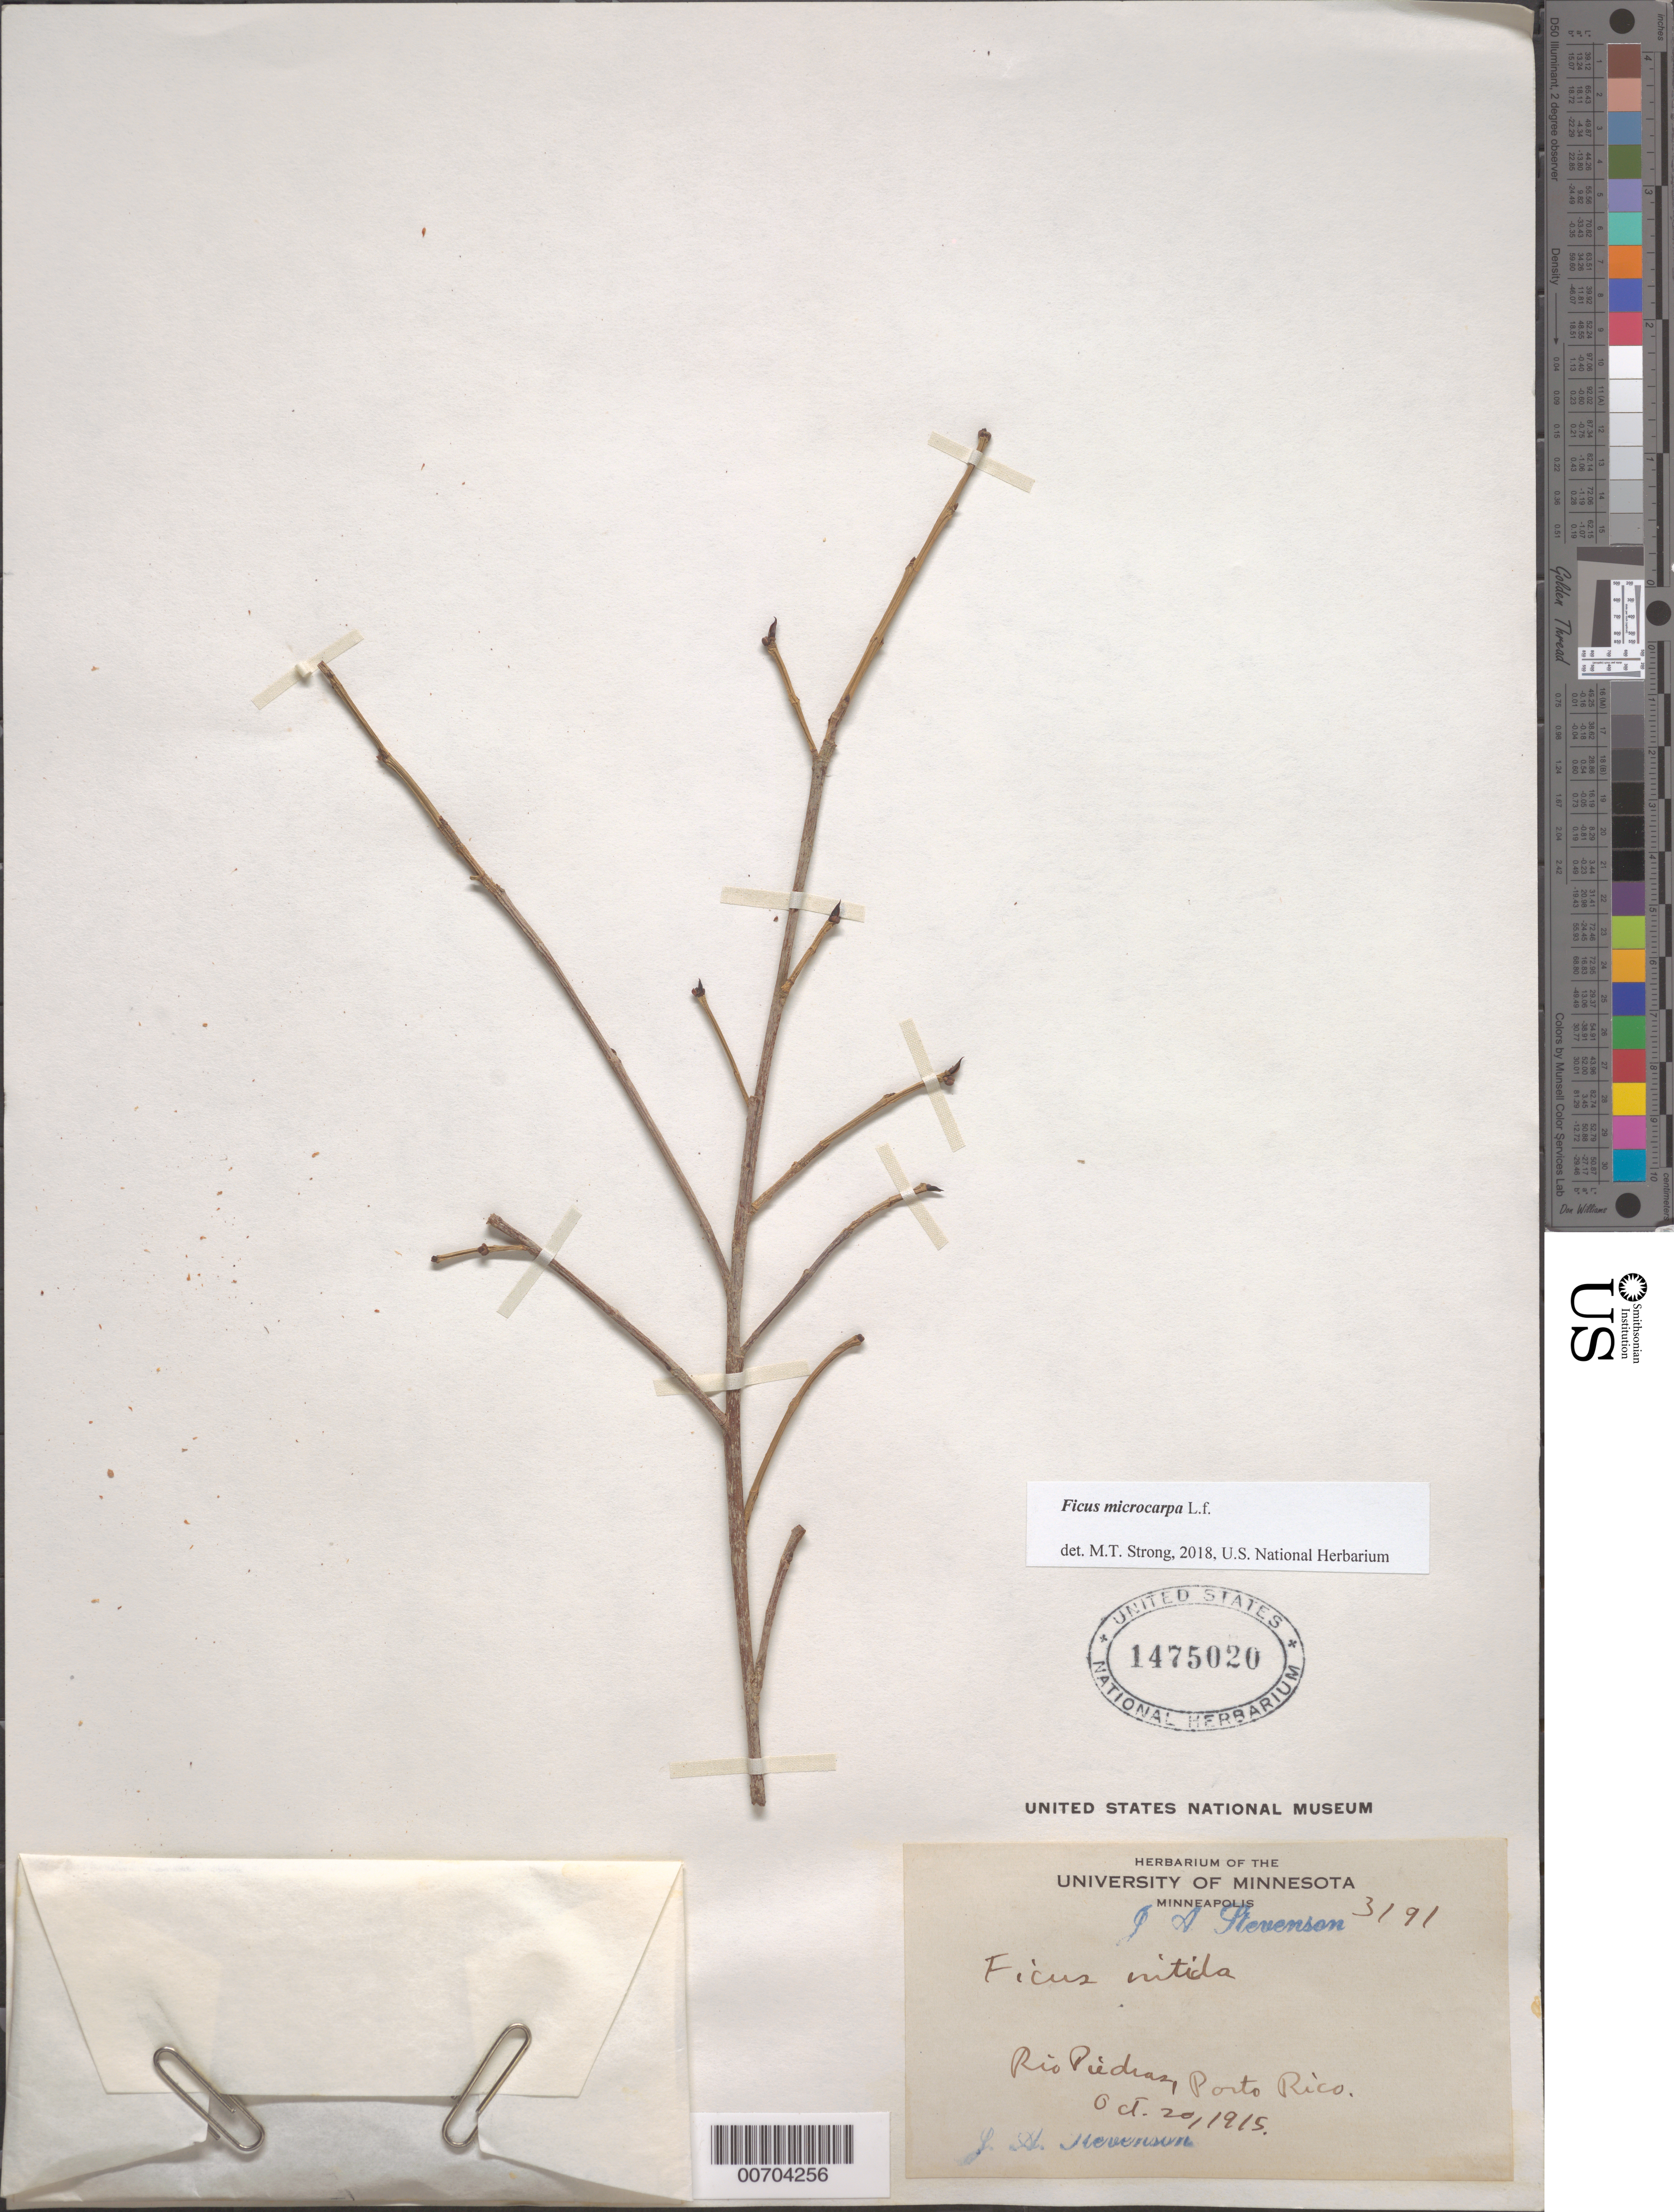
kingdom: Plantae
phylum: Tracheophyta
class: Magnoliopsida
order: Rosales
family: Moraceae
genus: Ficus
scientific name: Ficus microcarpa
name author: L. f.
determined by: Strong, M. T., (US), Smithsonian Institution - National Museum of Natural History (UNITED STATES)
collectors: J. Stevenson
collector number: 3191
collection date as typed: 20 Oct 1915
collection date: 1915-10-20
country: Puerto Rico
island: Greater Antilles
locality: Río Piedras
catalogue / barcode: US 1475020